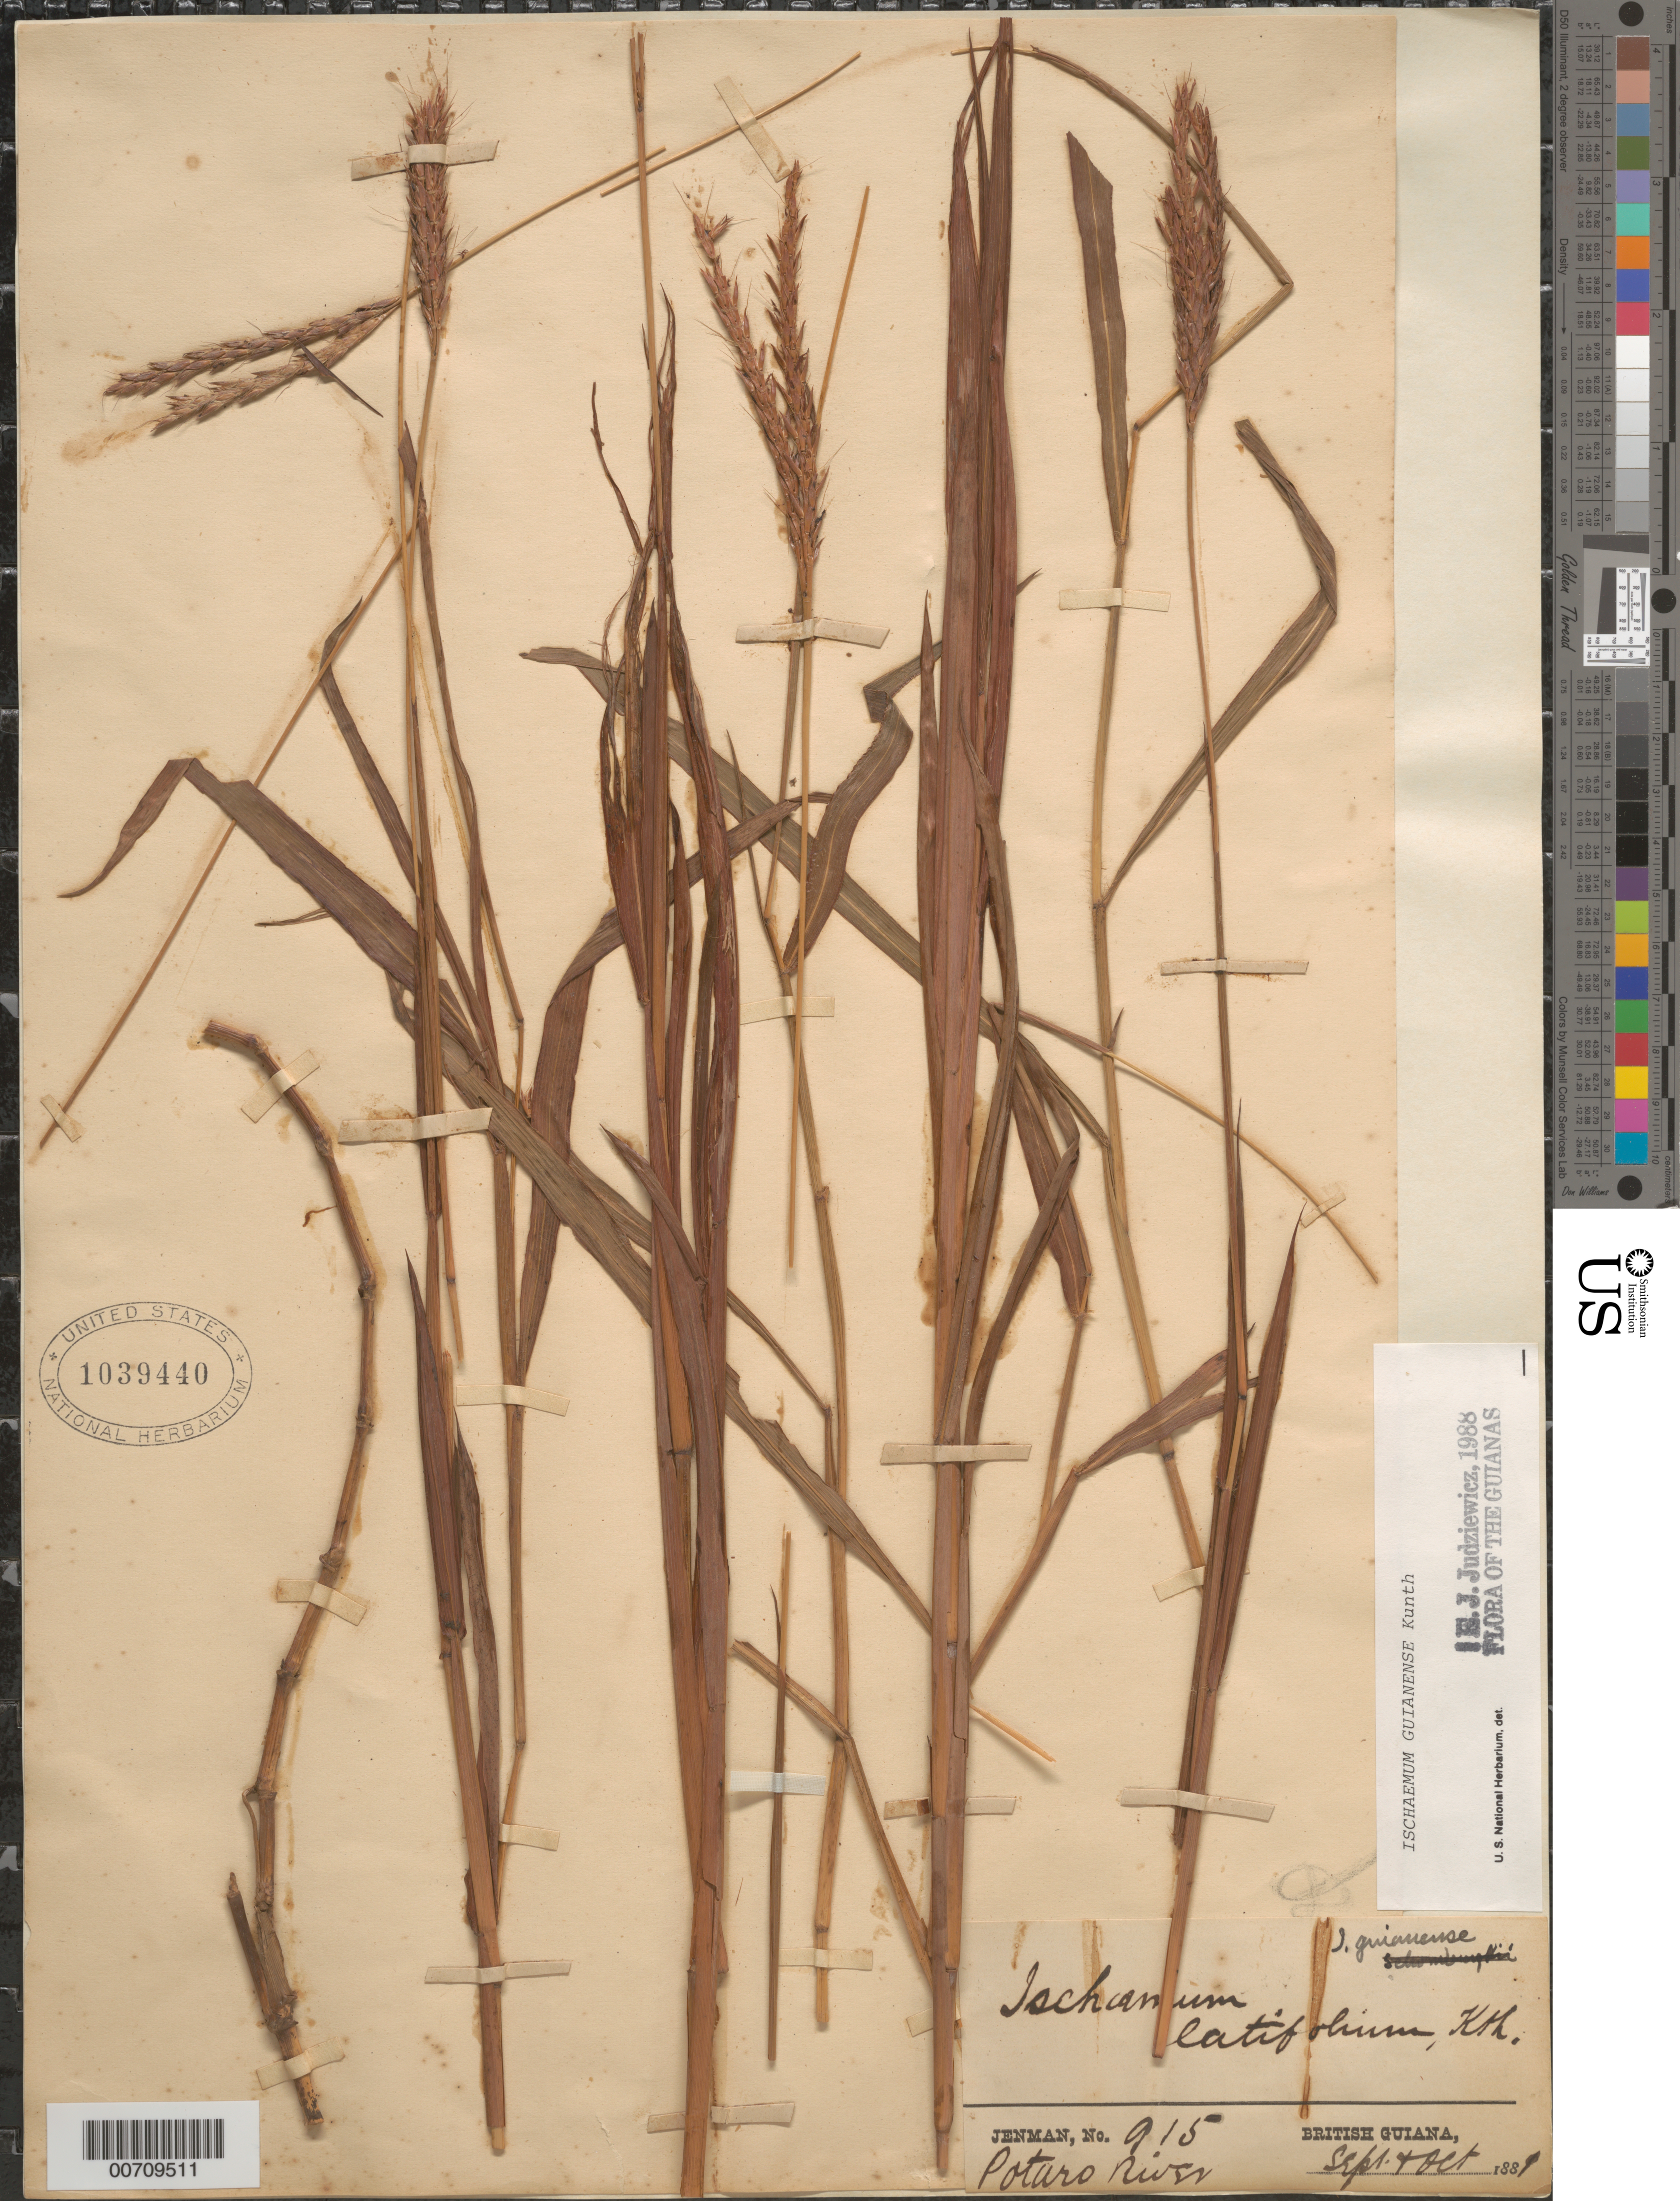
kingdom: Plantae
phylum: Tracheophyta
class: Liliopsida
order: Poales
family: Poaceae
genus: Ischaemum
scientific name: Ischaemum guianense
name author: Kunth ex Hack.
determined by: Judziewicz, E. J.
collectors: G. S. Jenman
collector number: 915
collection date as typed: September 1881 to October 1881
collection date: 1881-09/1881-10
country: Guyana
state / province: Potaro-Siparuni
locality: Potaro River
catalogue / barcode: US 1039440